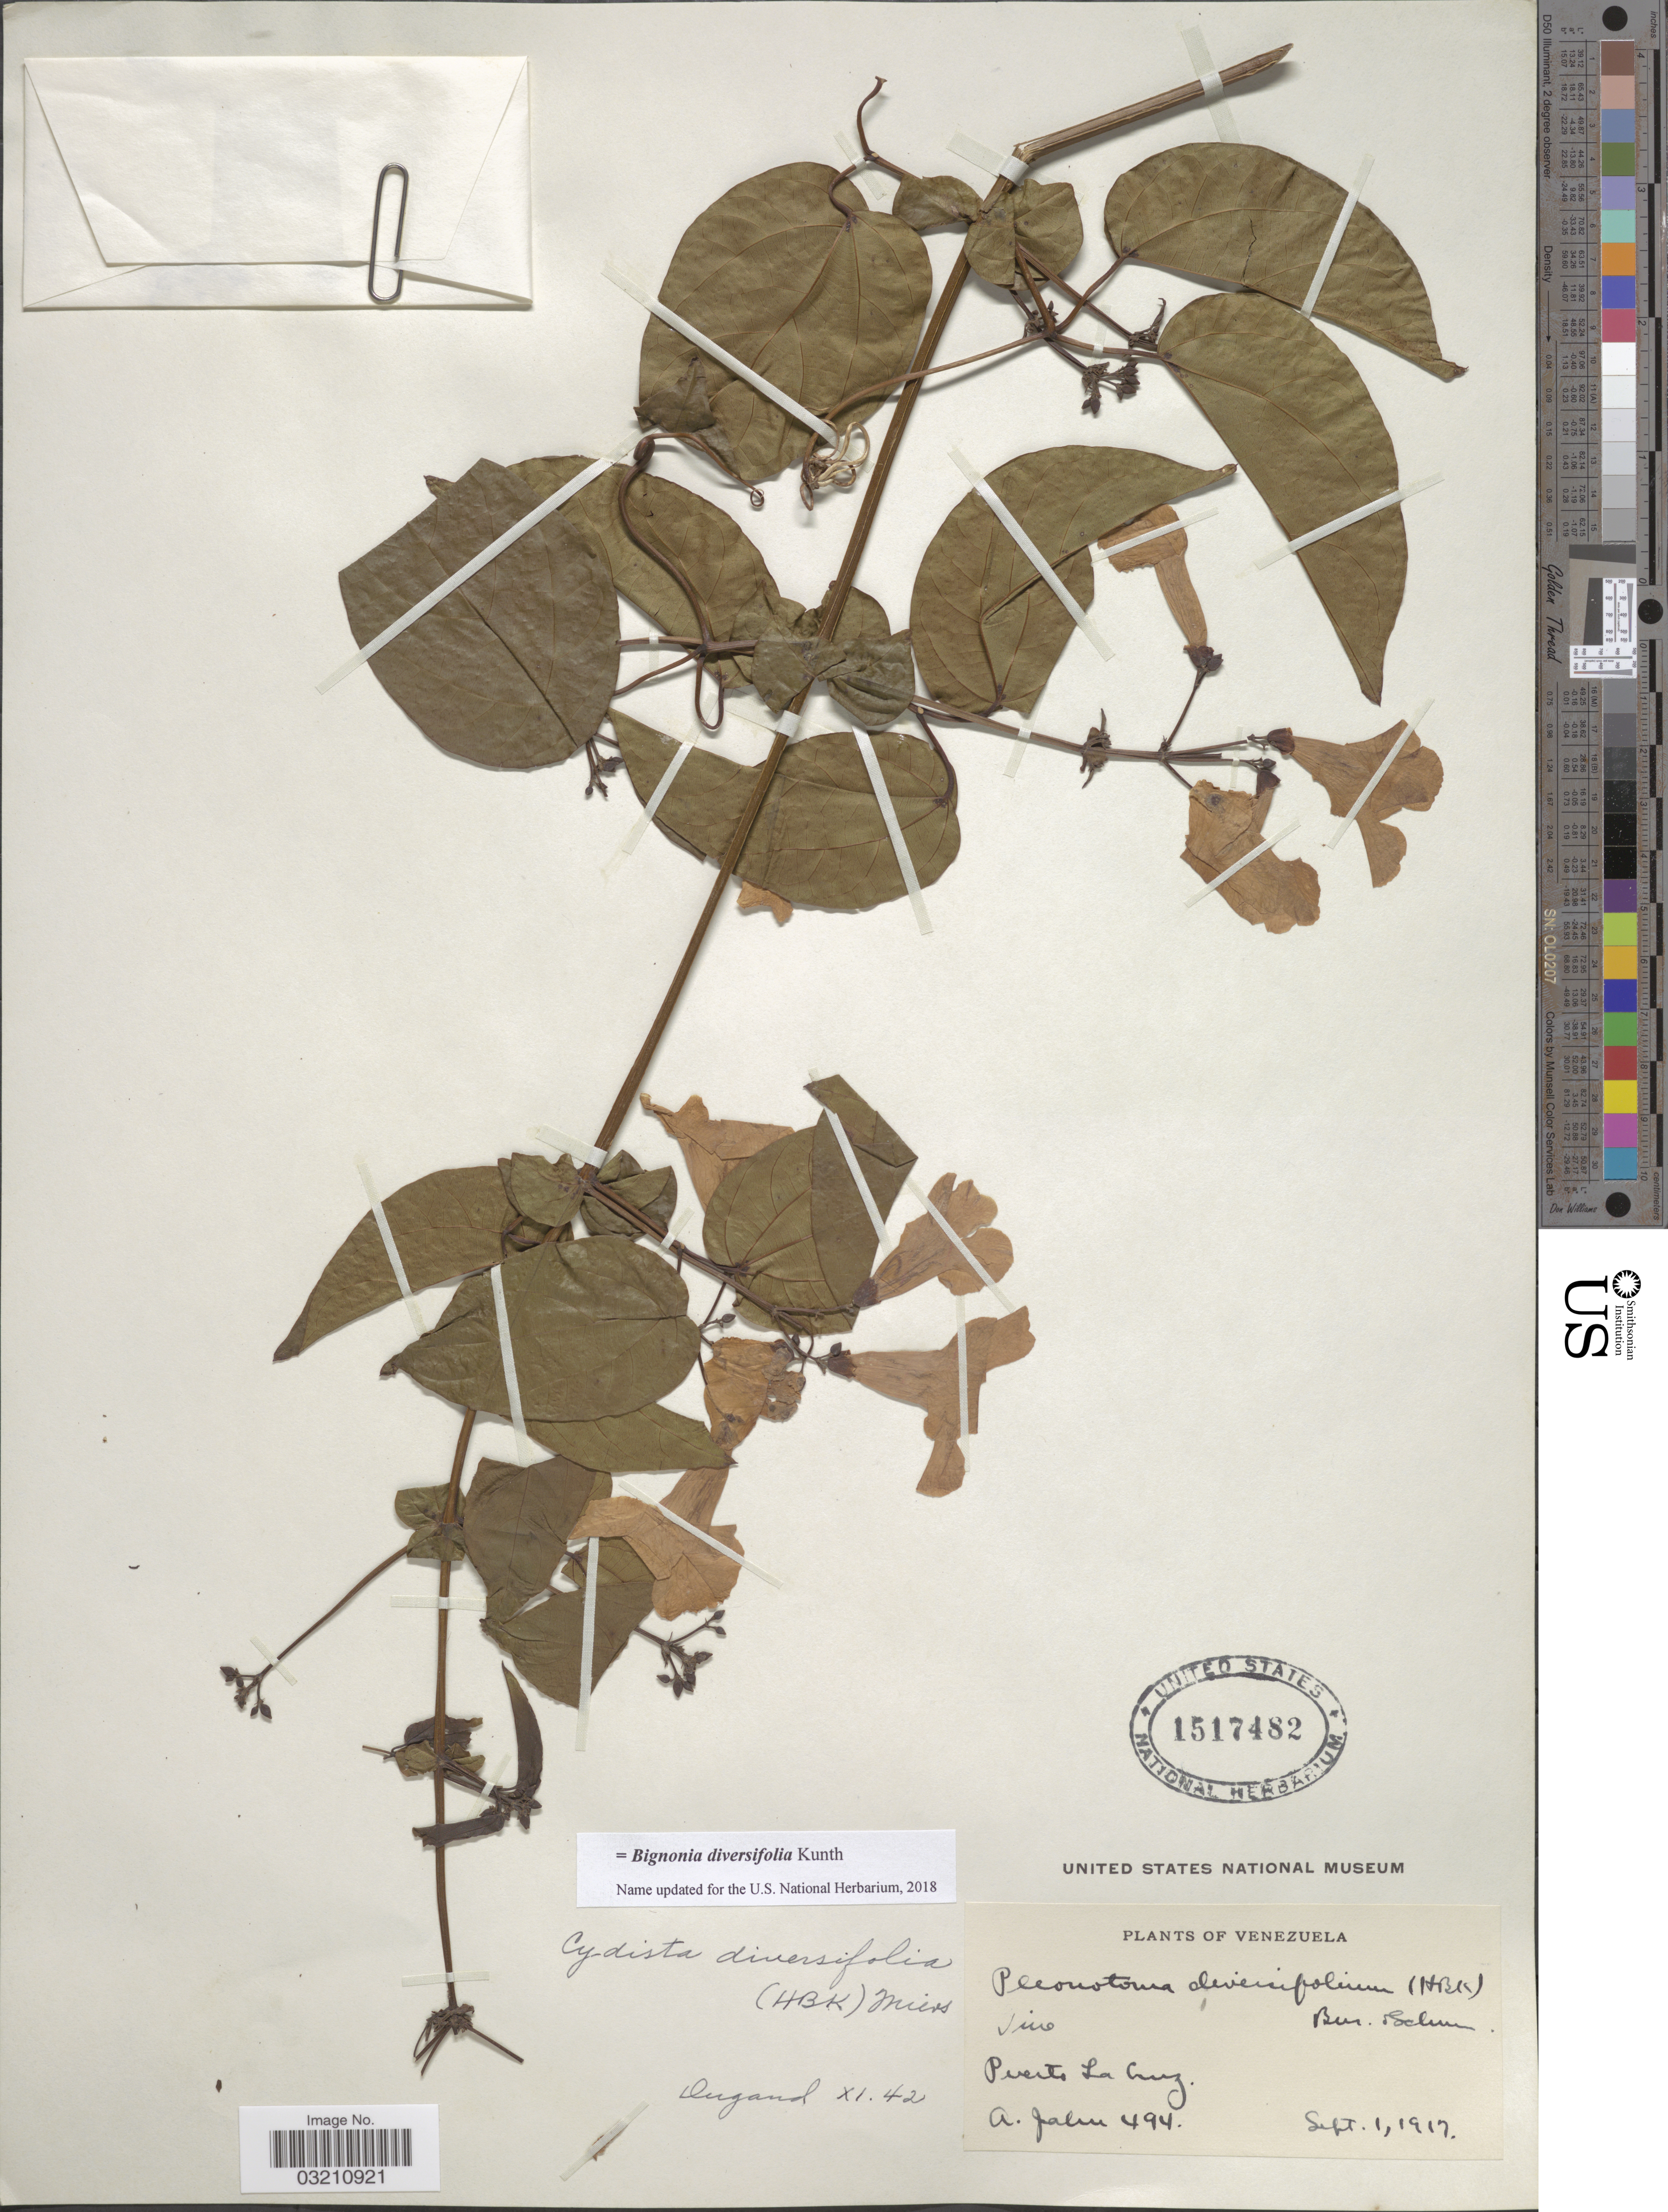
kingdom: Plantae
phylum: Tracheophyta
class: Magnoliopsida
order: Lamiales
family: Bignoniaceae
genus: Bignonia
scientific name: Bignonia diversifolia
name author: Kunth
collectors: A. Jalin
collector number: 494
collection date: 1917-09-01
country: Venezuela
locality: Puerto La Cruz.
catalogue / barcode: US 1517482